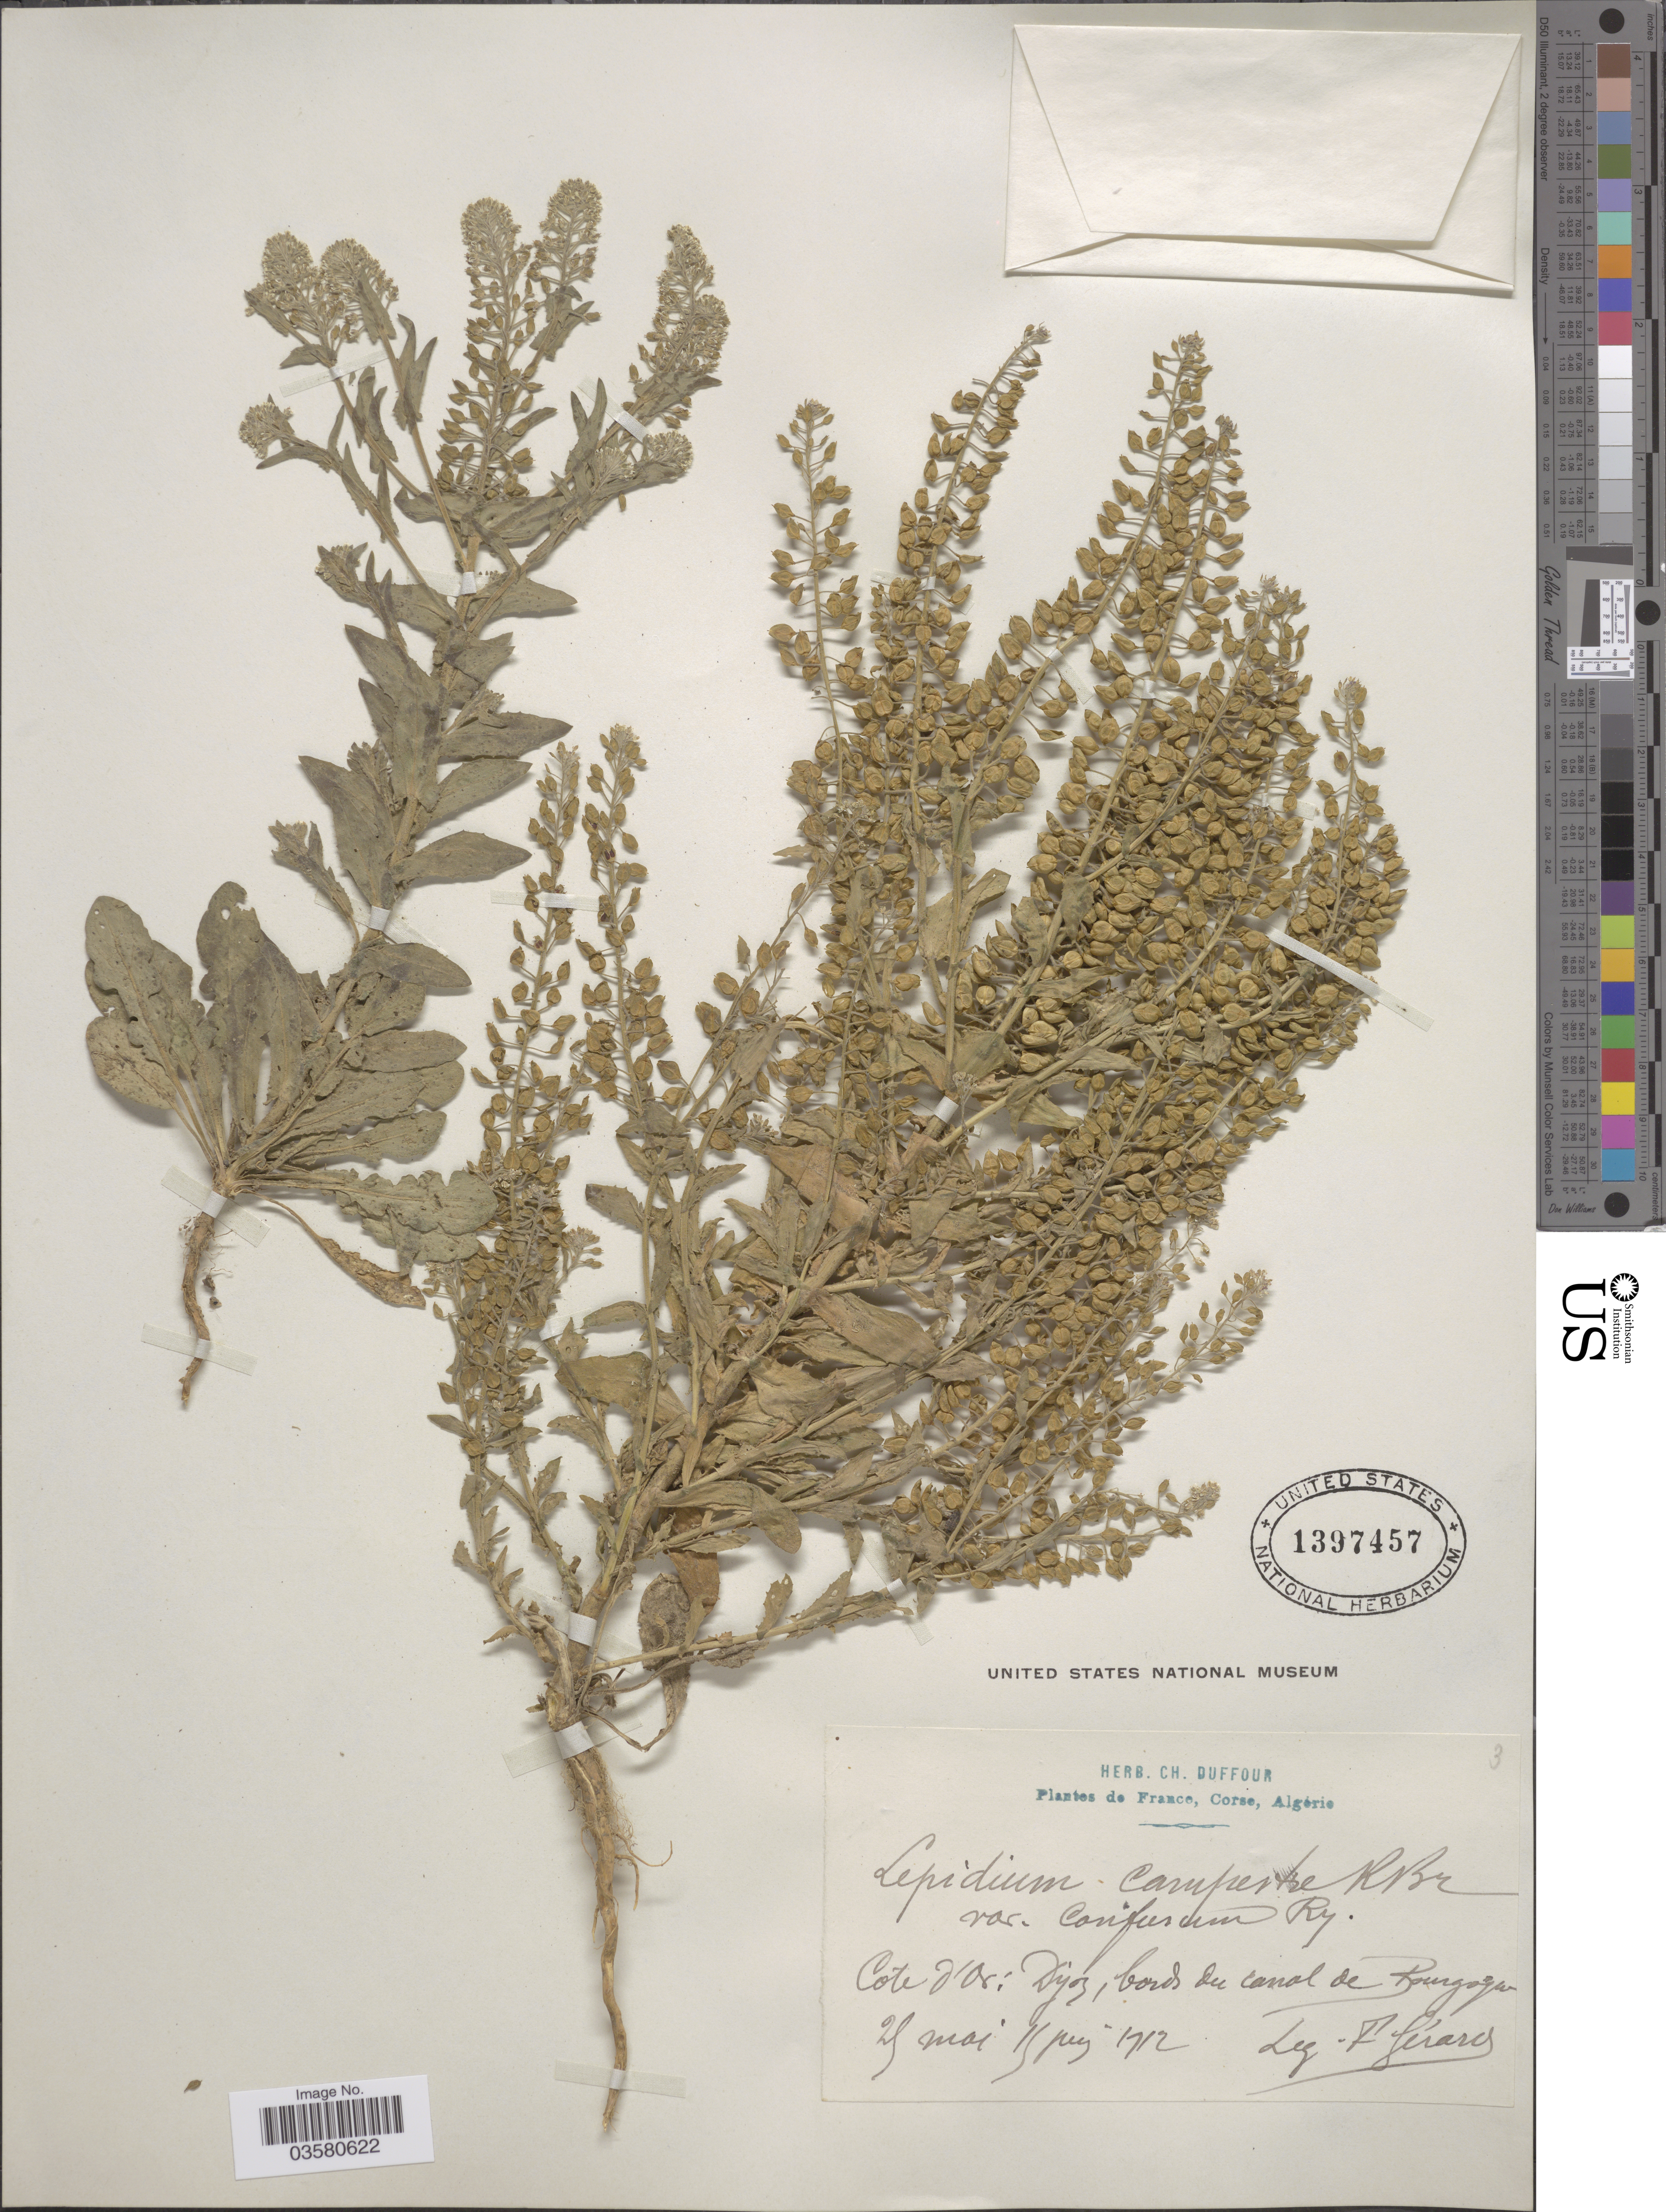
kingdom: Plantae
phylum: Tracheophyta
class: Magnoliopsida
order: Brassicales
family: Brassicaceae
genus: Lepidium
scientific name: Lepidium campestre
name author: (L.) W.T. Aiton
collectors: F. Gérard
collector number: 3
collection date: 1912-05-29/1912-06-15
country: France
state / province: Corsica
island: Corse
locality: Cote d'Or: Dijon, bords du canal de Bourgogne.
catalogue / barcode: US 1397457